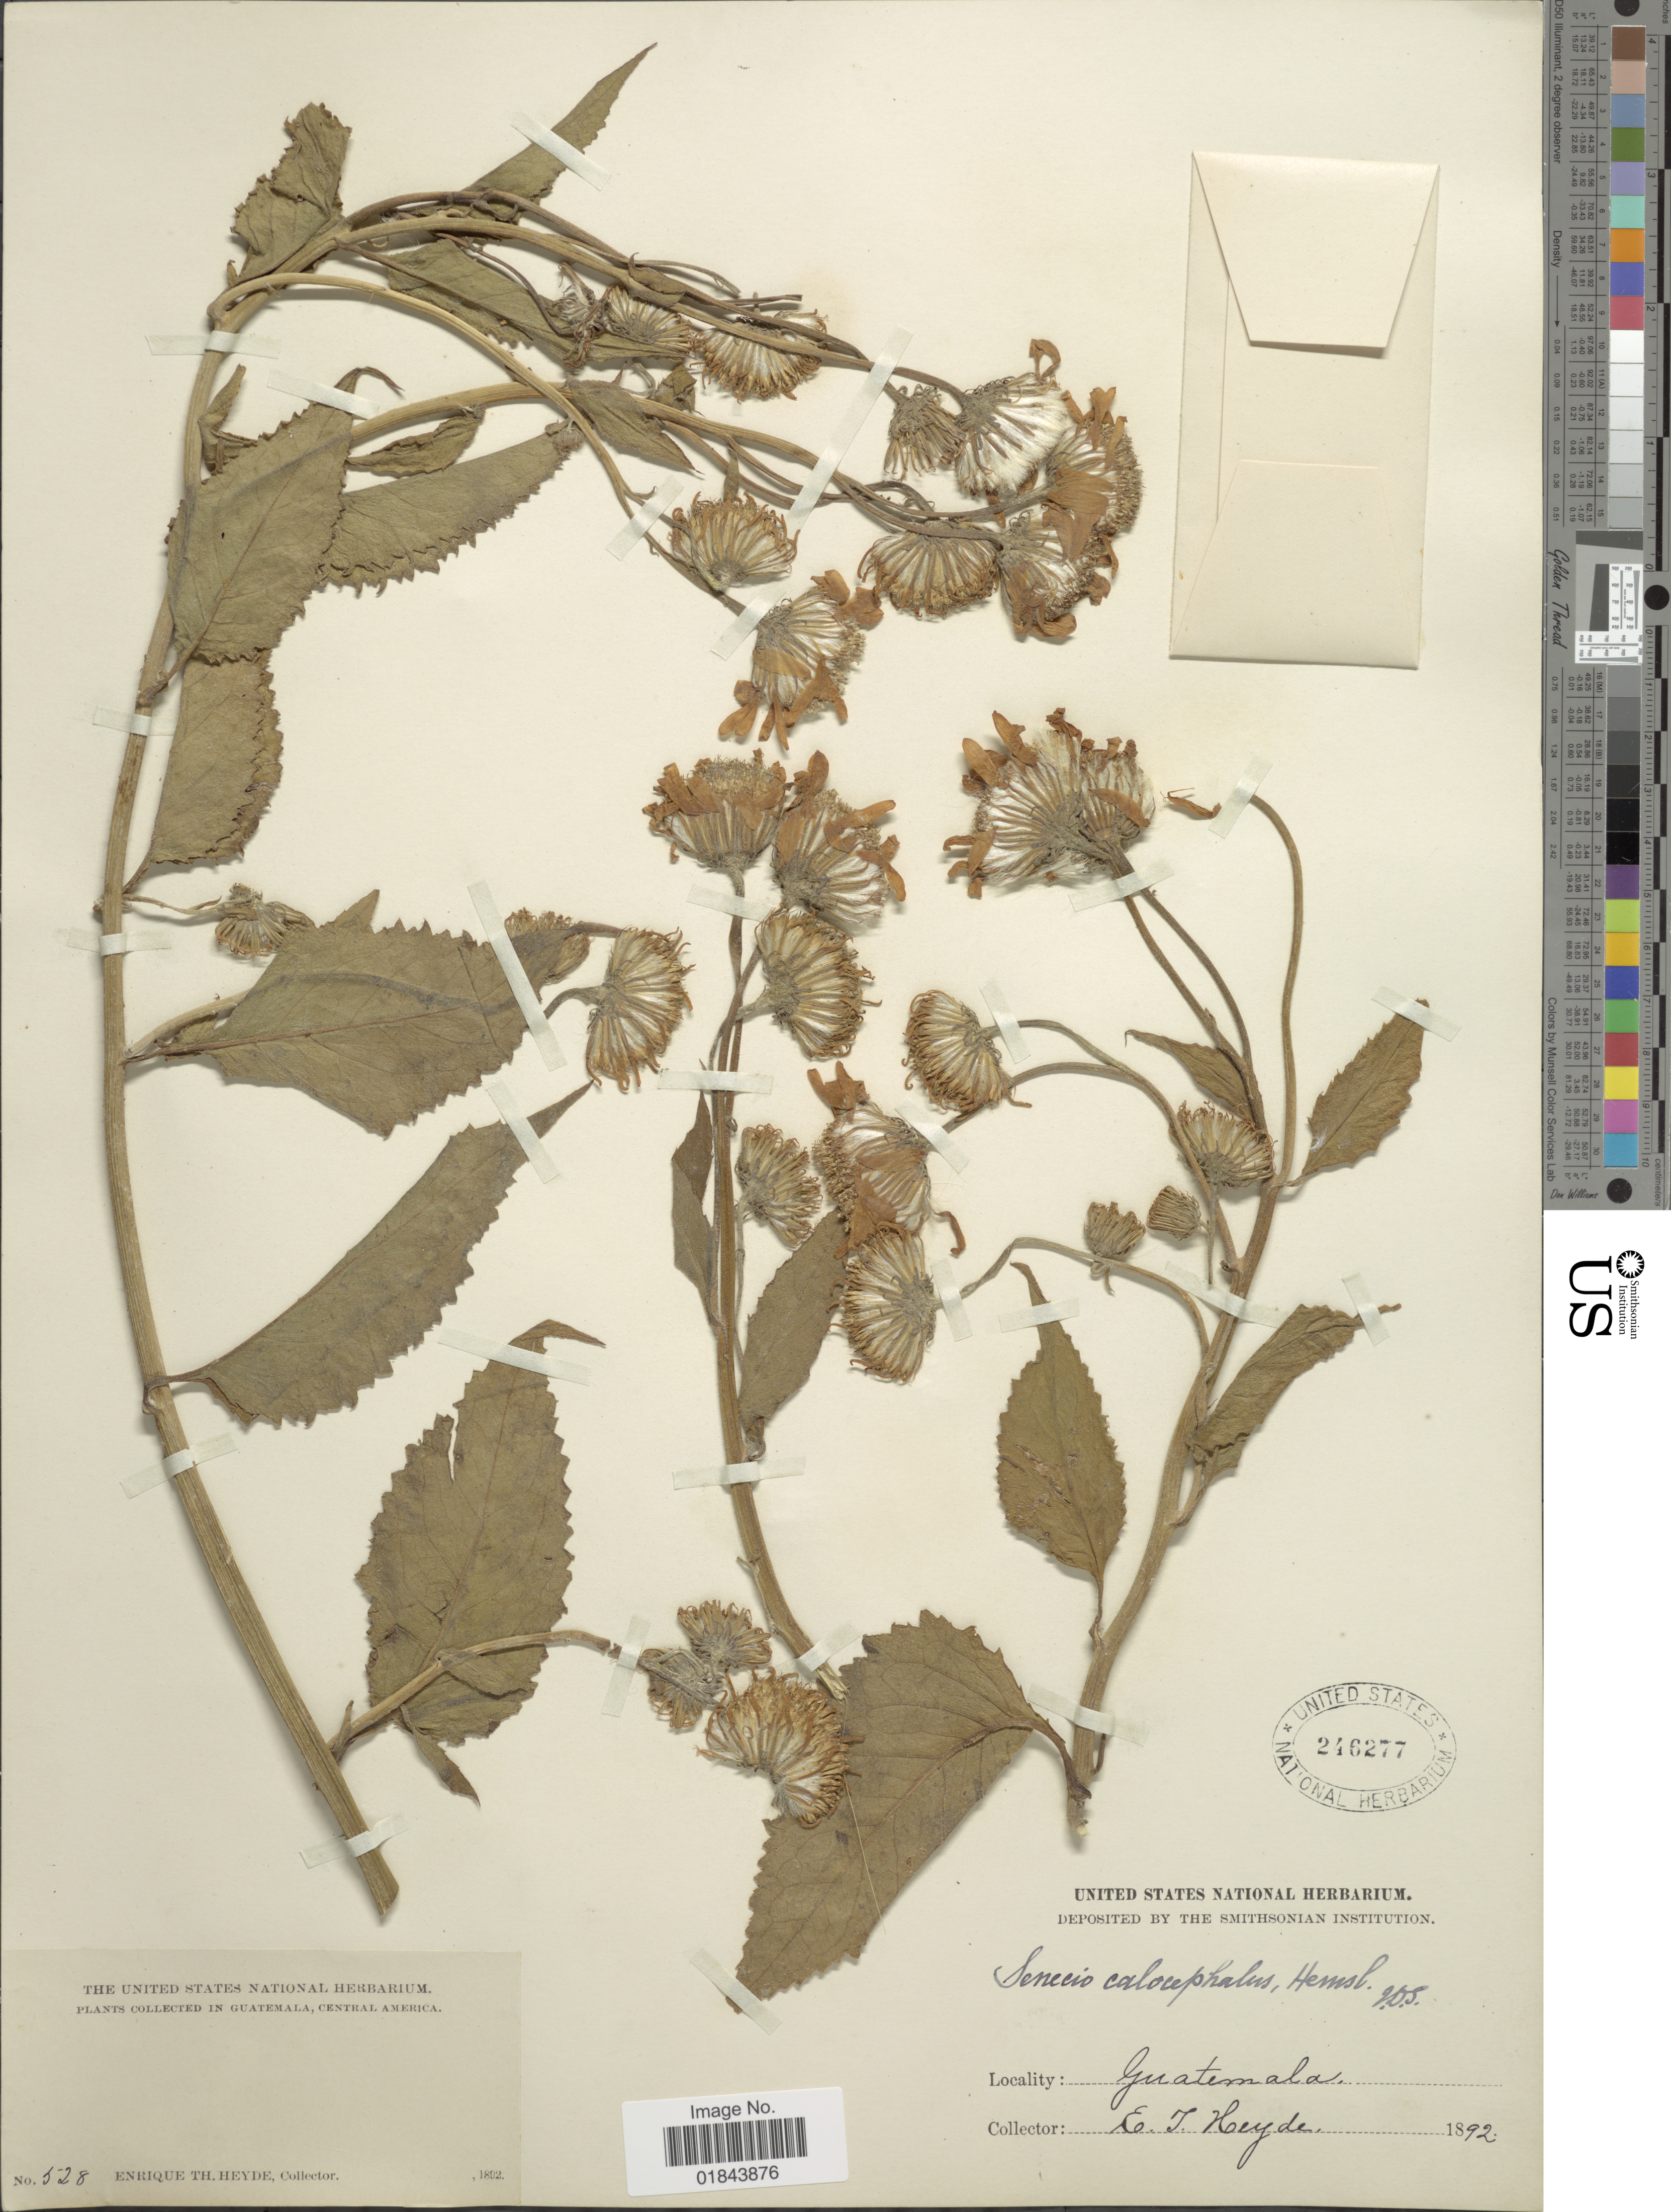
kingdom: Plantae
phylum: Tracheophyta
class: Magnoliopsida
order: Asterales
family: Asteraceae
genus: Pseudogynoxys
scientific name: Pseudogynoxys cummingii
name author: (Benth.) H. Rob. & Cuatrec.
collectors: E. T. Heyde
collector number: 528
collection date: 1892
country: Guatemala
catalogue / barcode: US 246277